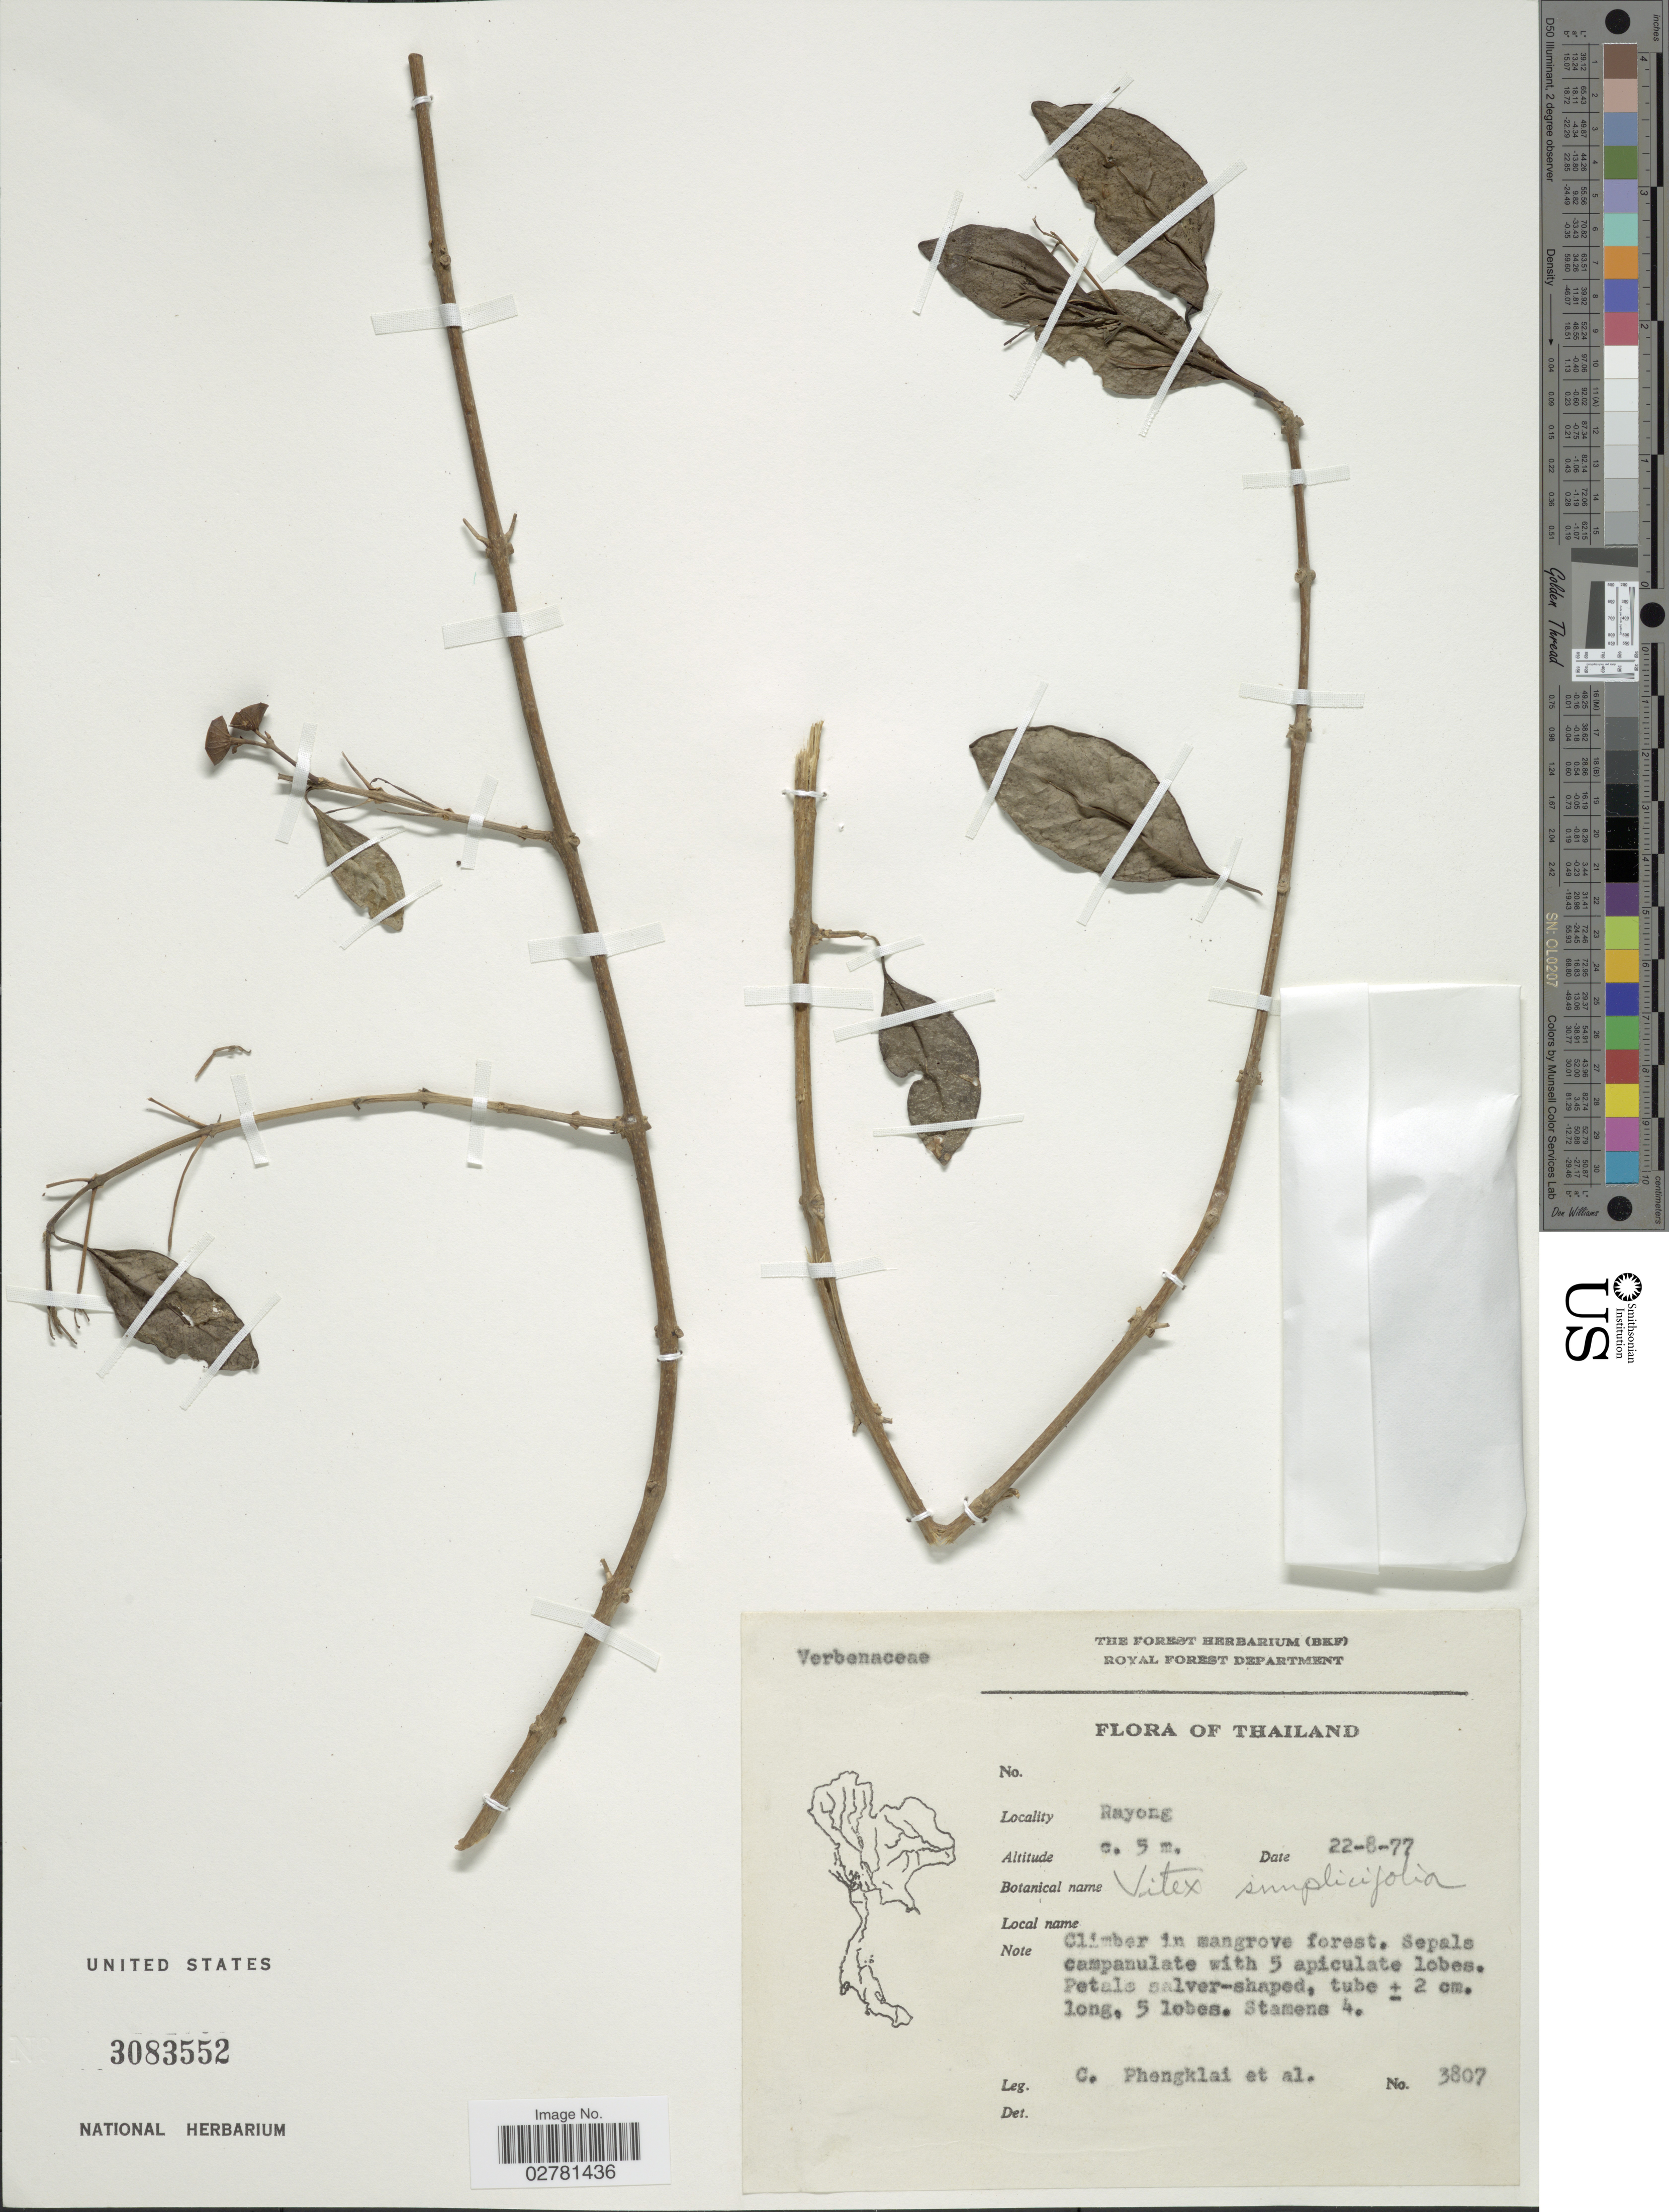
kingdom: Plantae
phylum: Tracheophyta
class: Magnoliopsida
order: Lamiales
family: Lamiaceae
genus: Vitex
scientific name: Vitex simplicifolia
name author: Oliv.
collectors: C. Phengklai & et al.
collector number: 3807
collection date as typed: Transcribed d/m/y: 22/8/77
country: Thailand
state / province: Rayong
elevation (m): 5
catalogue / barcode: US 3083552